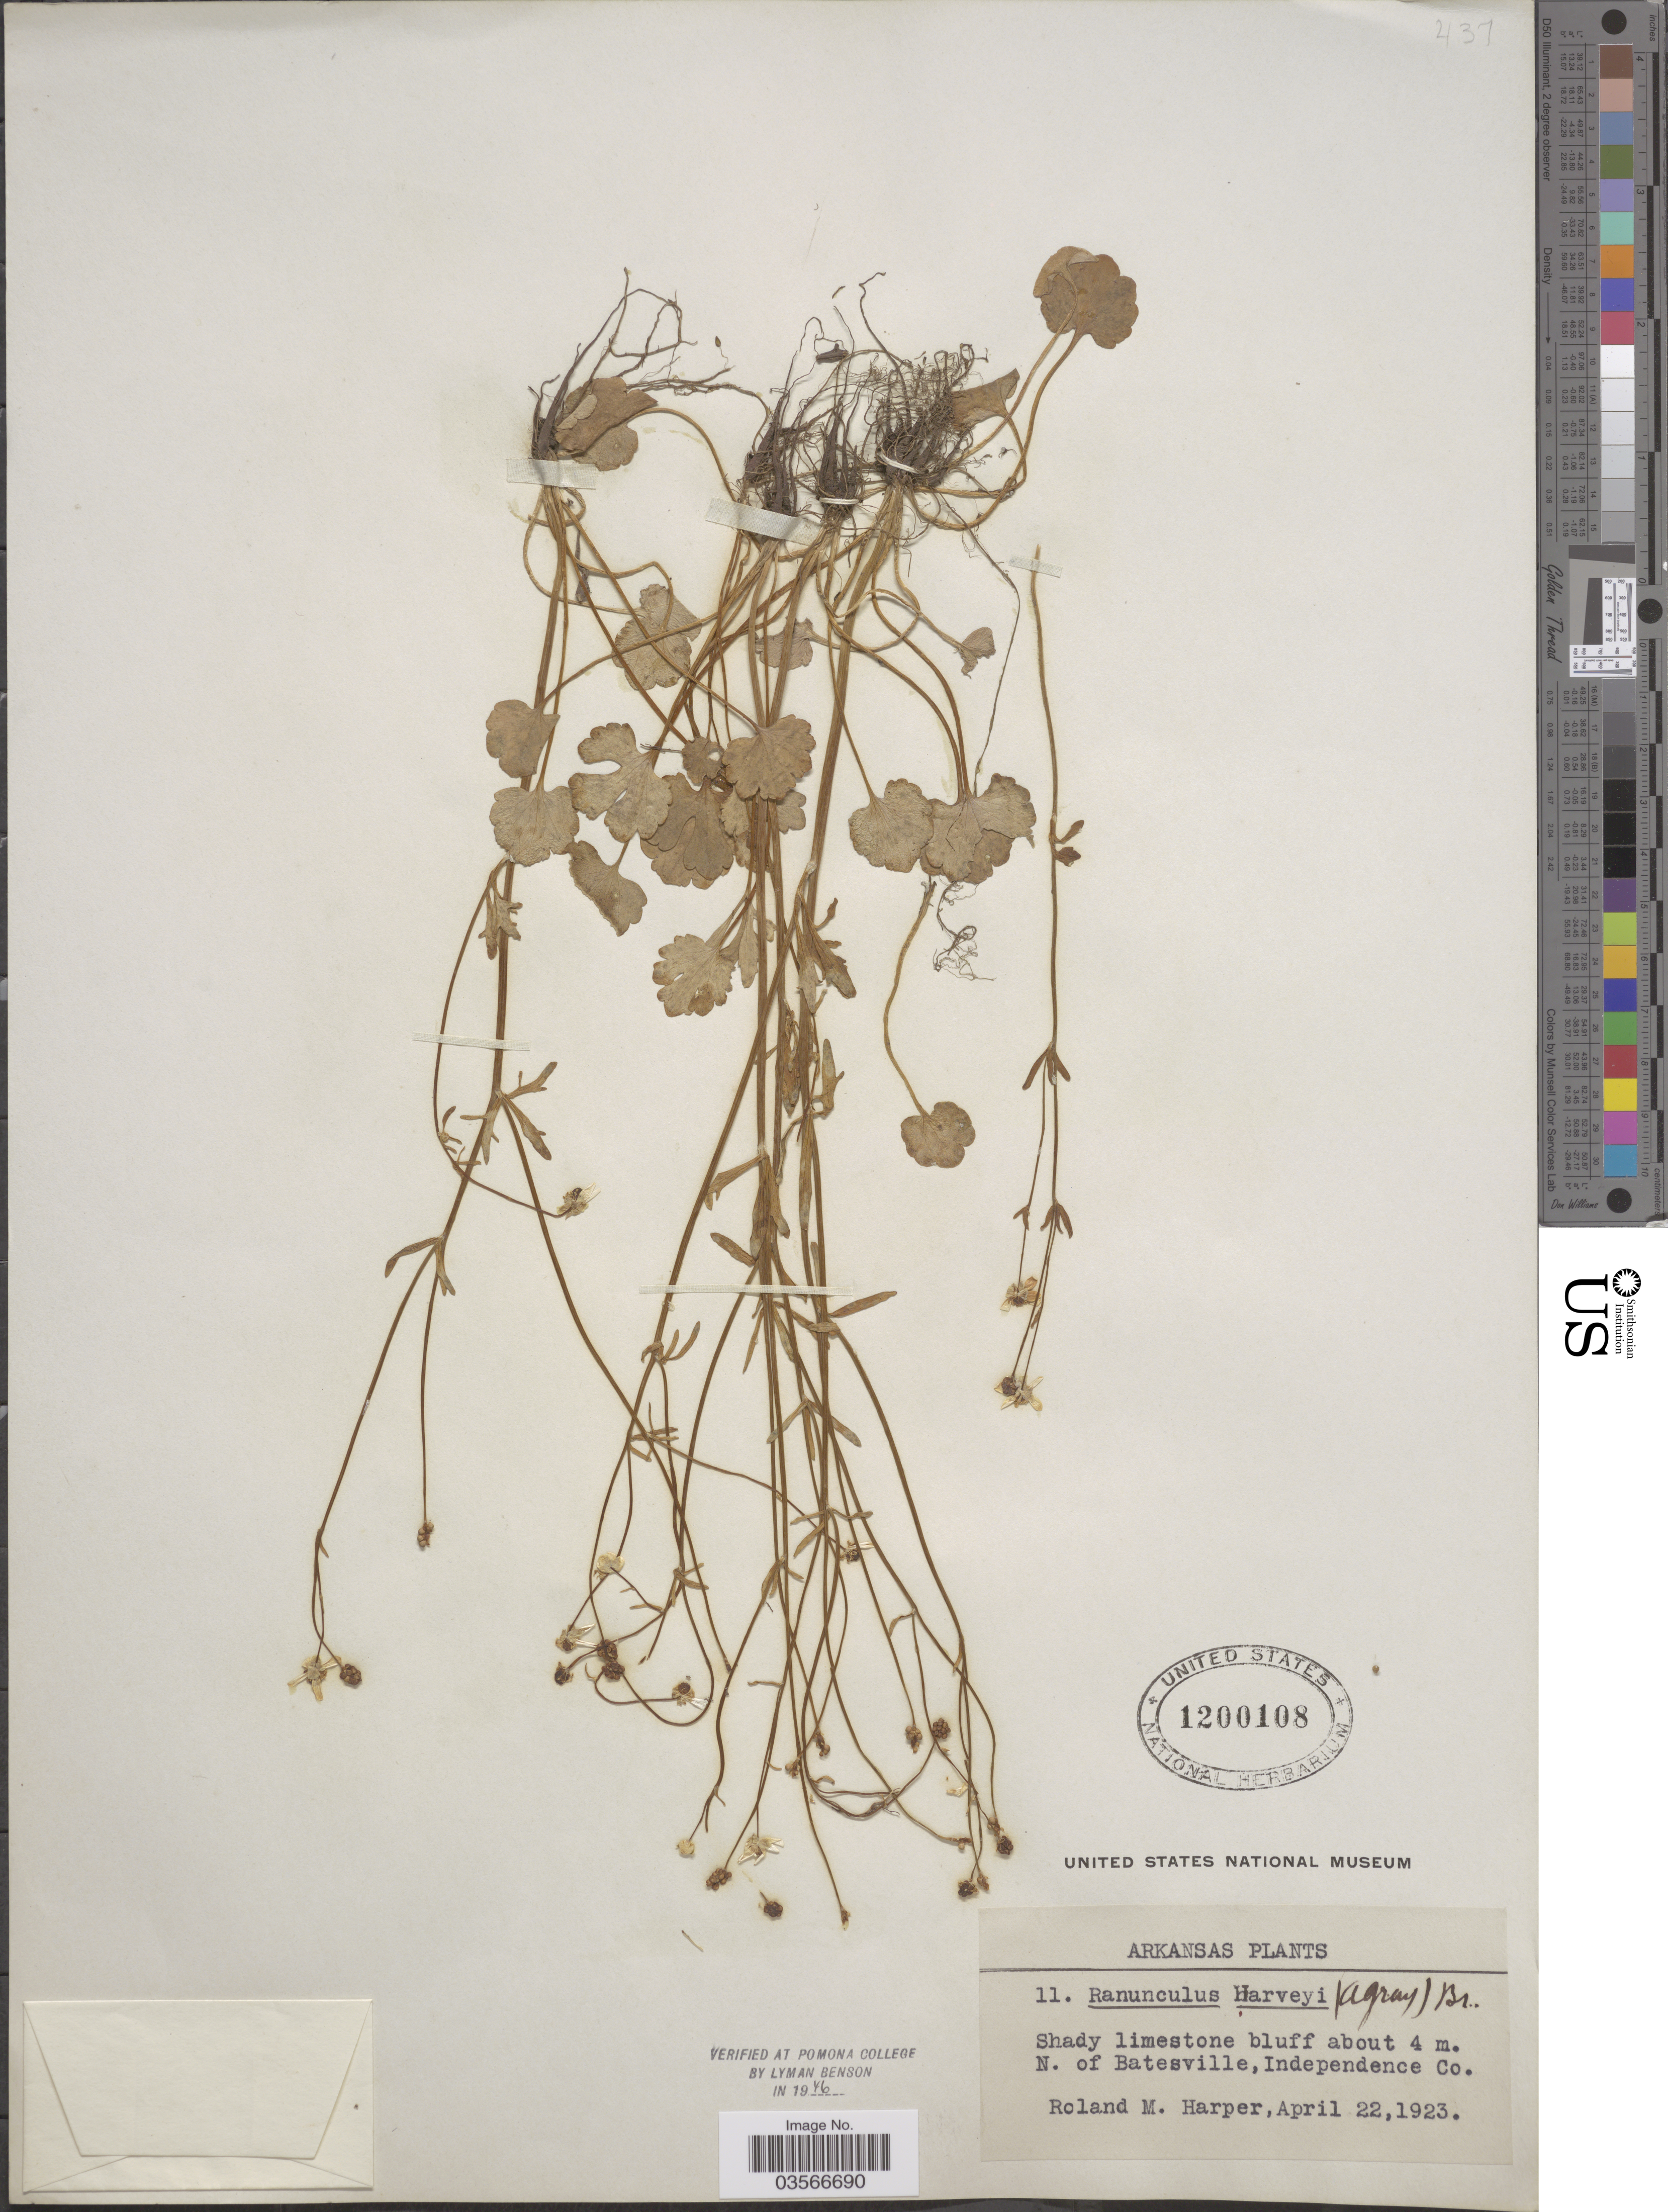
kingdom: Plantae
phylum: Tracheophyta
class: Magnoliopsida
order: Ranunculales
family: Ranunculaceae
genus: Ranunculus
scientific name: Ranunculus harveyi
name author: (A. Gray) Britton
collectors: R. M. Harper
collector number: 11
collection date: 1923-04-22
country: United States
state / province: Arkansas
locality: Shady limestone bluff about 4 m. N. of Batesville, Independence Co.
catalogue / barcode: US 1200108